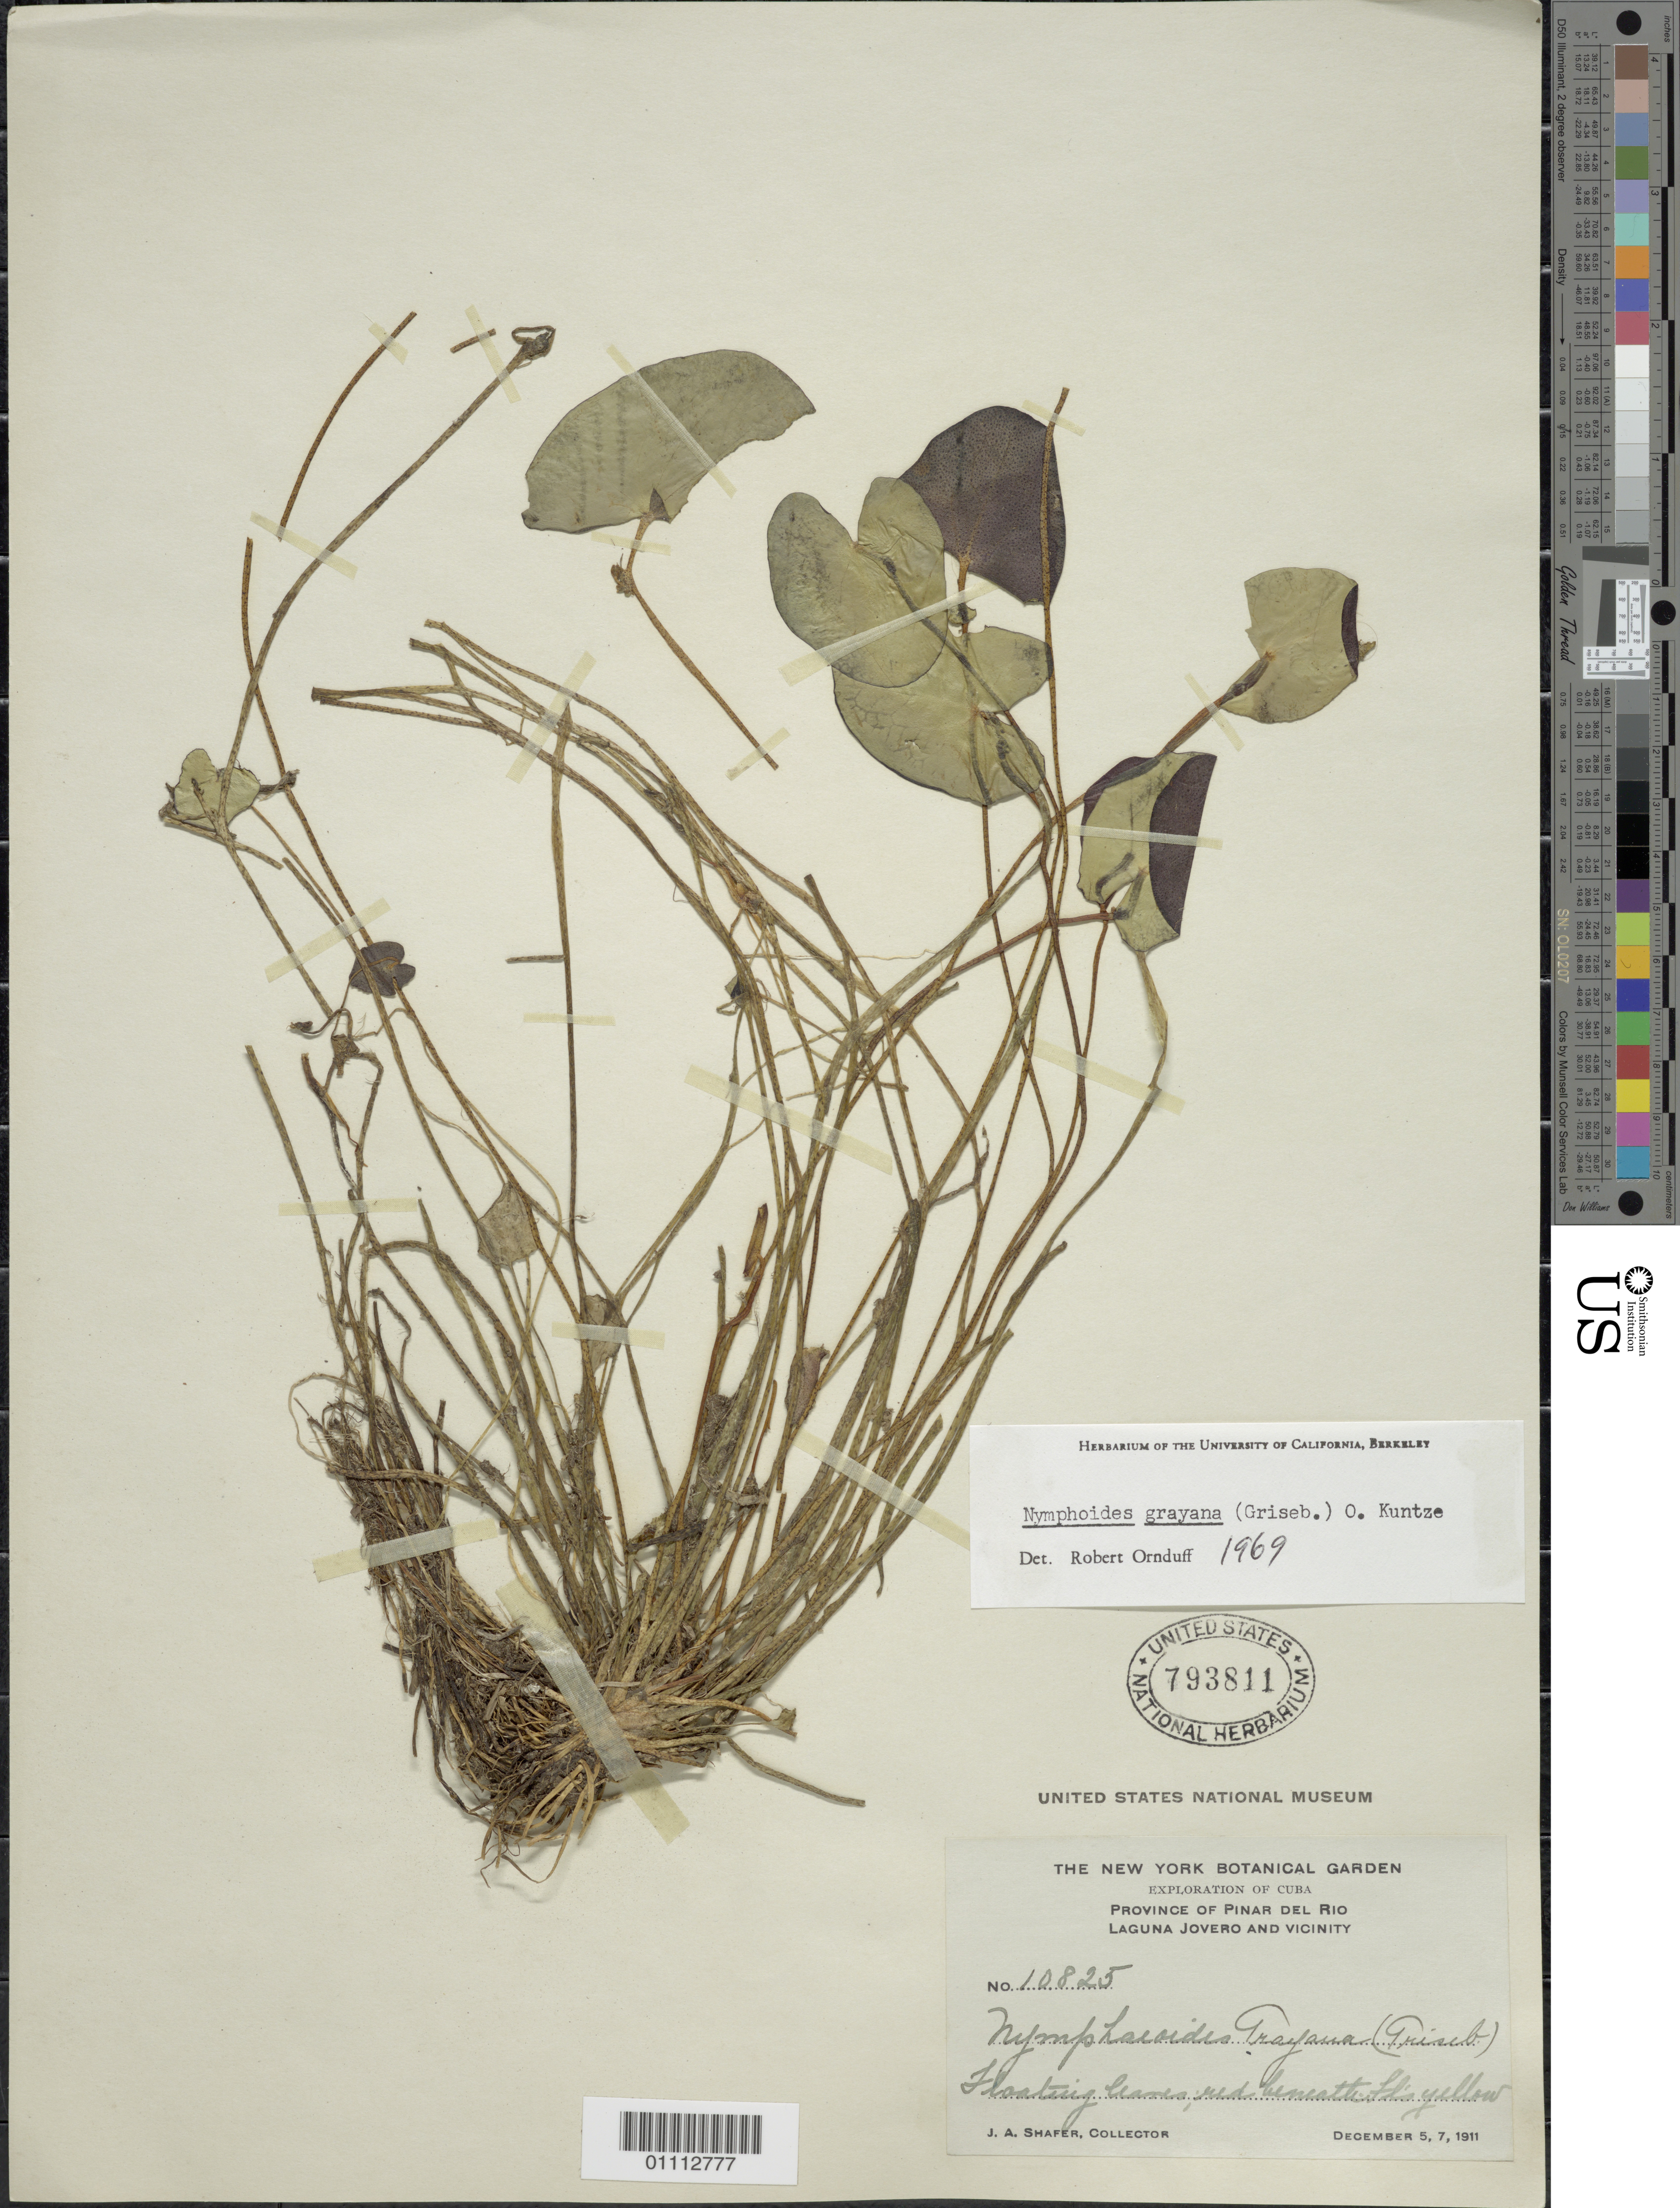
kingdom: Plantae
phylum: Tracheophyta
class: Magnoliopsida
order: Asterales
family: Menyanthaceae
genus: Limnanthemum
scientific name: Limnanthemum grayanum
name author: Griseb.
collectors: J. A. Shafer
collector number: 10825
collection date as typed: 05 Dec 1911 and 07 Dec 1911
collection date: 1911-12-05,1911-12-07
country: Cuba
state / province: Pinar del Rio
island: Cuba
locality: Laguna Jovero and Vicinity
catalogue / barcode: US 793811